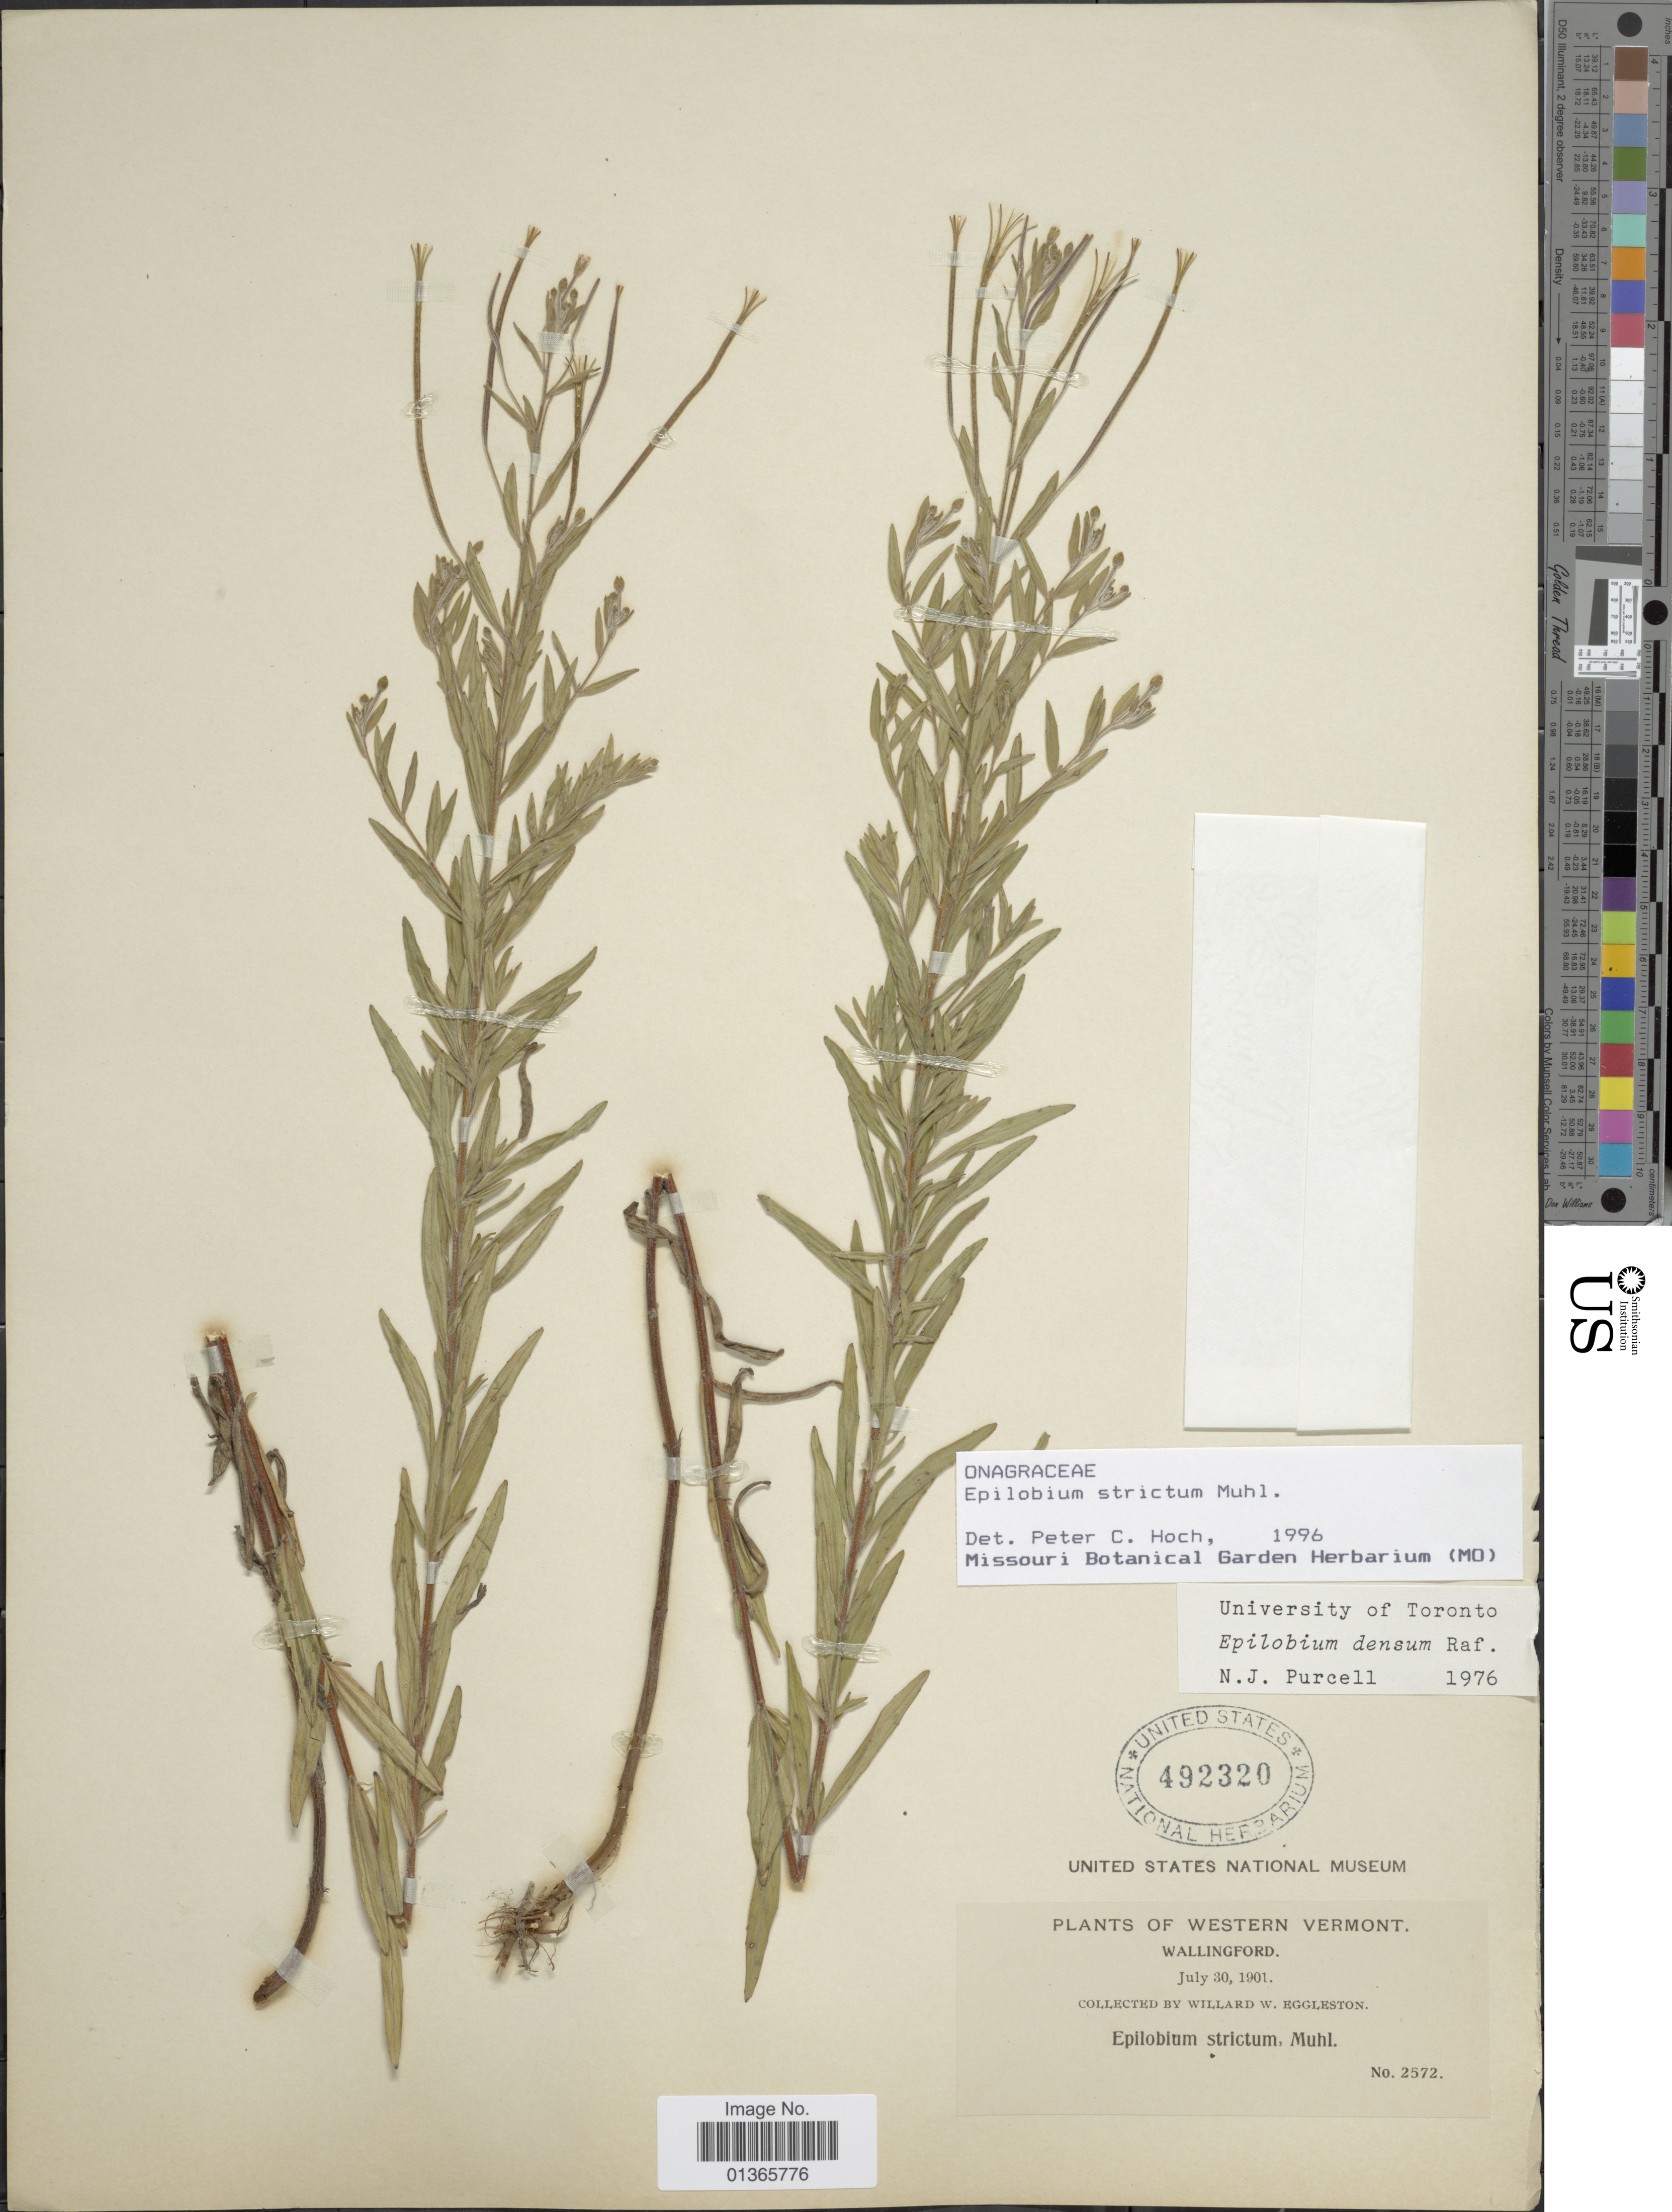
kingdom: Plantae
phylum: Tracheophyta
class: Magnoliopsida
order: Myrtales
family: Onagraceae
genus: Epilobium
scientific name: Epilobium strictum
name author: Muhl.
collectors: W. W. Eggleston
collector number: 2572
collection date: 1901-07-30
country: United States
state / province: Vermont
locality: Western Vermont. Wallingford.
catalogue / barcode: US 492320